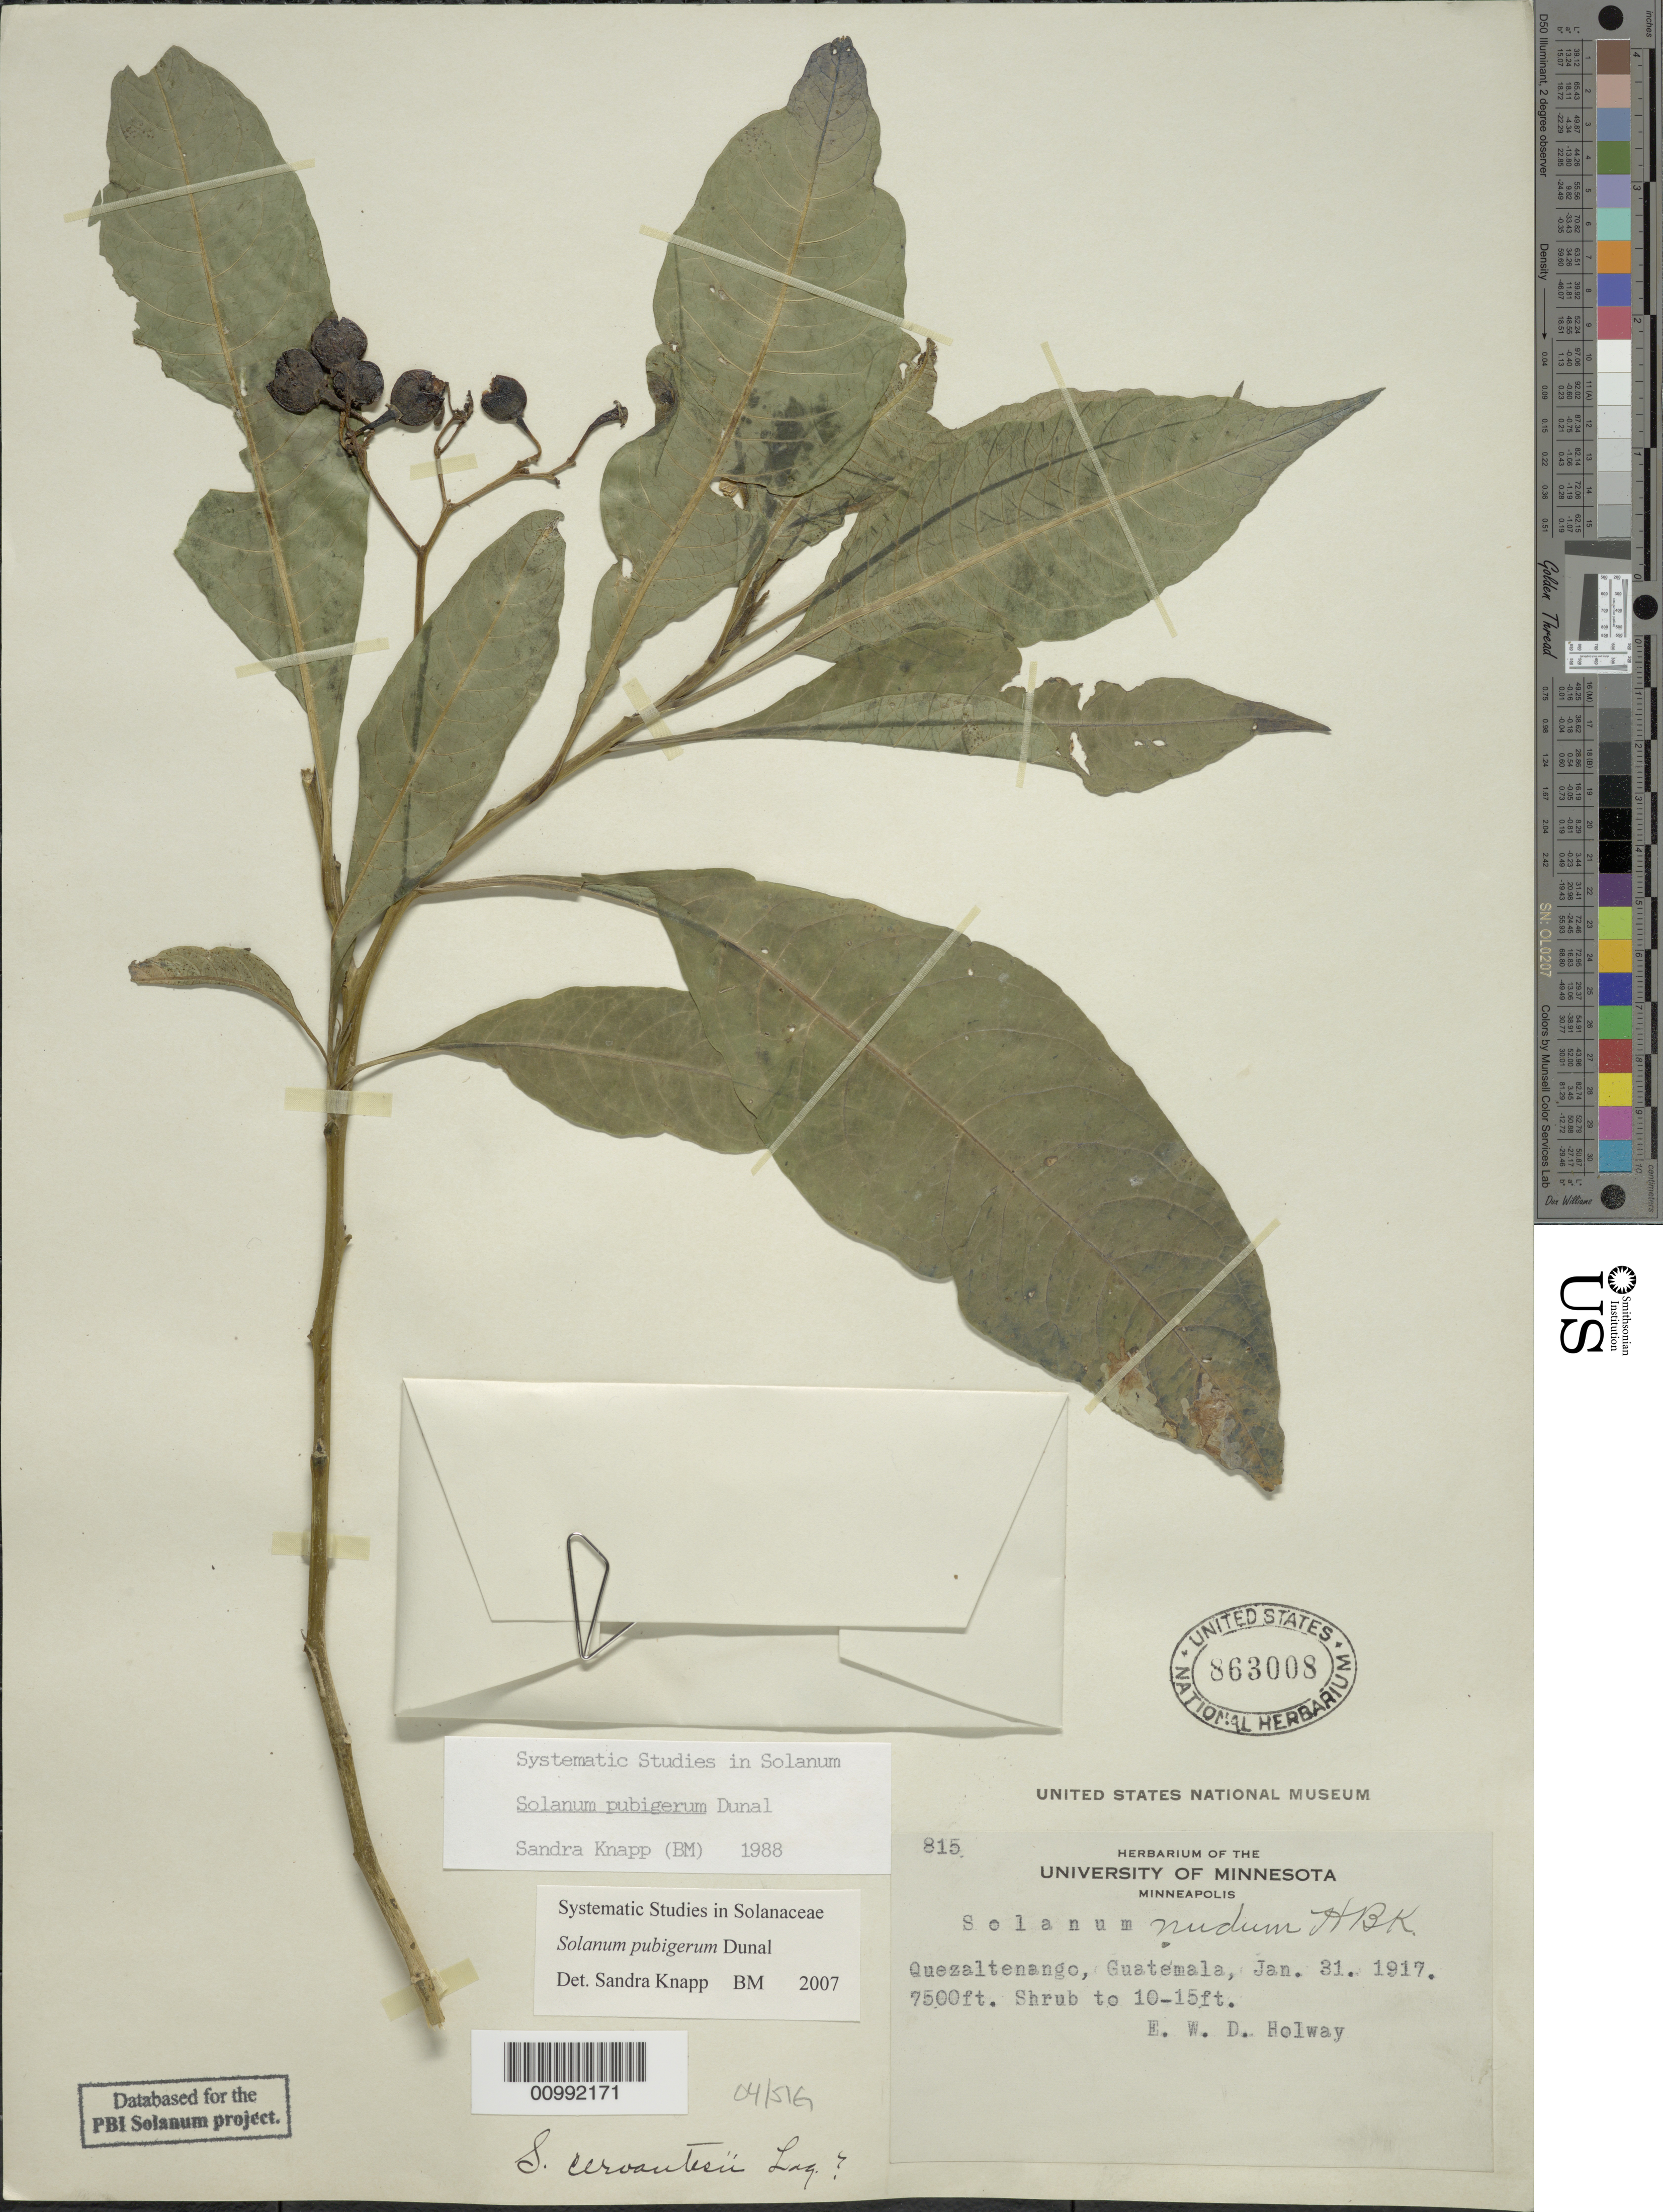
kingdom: Plantae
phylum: Tracheophyta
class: Magnoliopsida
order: Solanales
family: Solanaceae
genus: Solanum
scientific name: Solanum pubigerum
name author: Dunal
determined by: Knapp, S. D.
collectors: E. W. D. Holway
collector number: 815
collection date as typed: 31 Jan 1917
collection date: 1917-01-31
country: Guatemala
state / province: Quetzaltenango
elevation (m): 2286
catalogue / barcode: US 863008